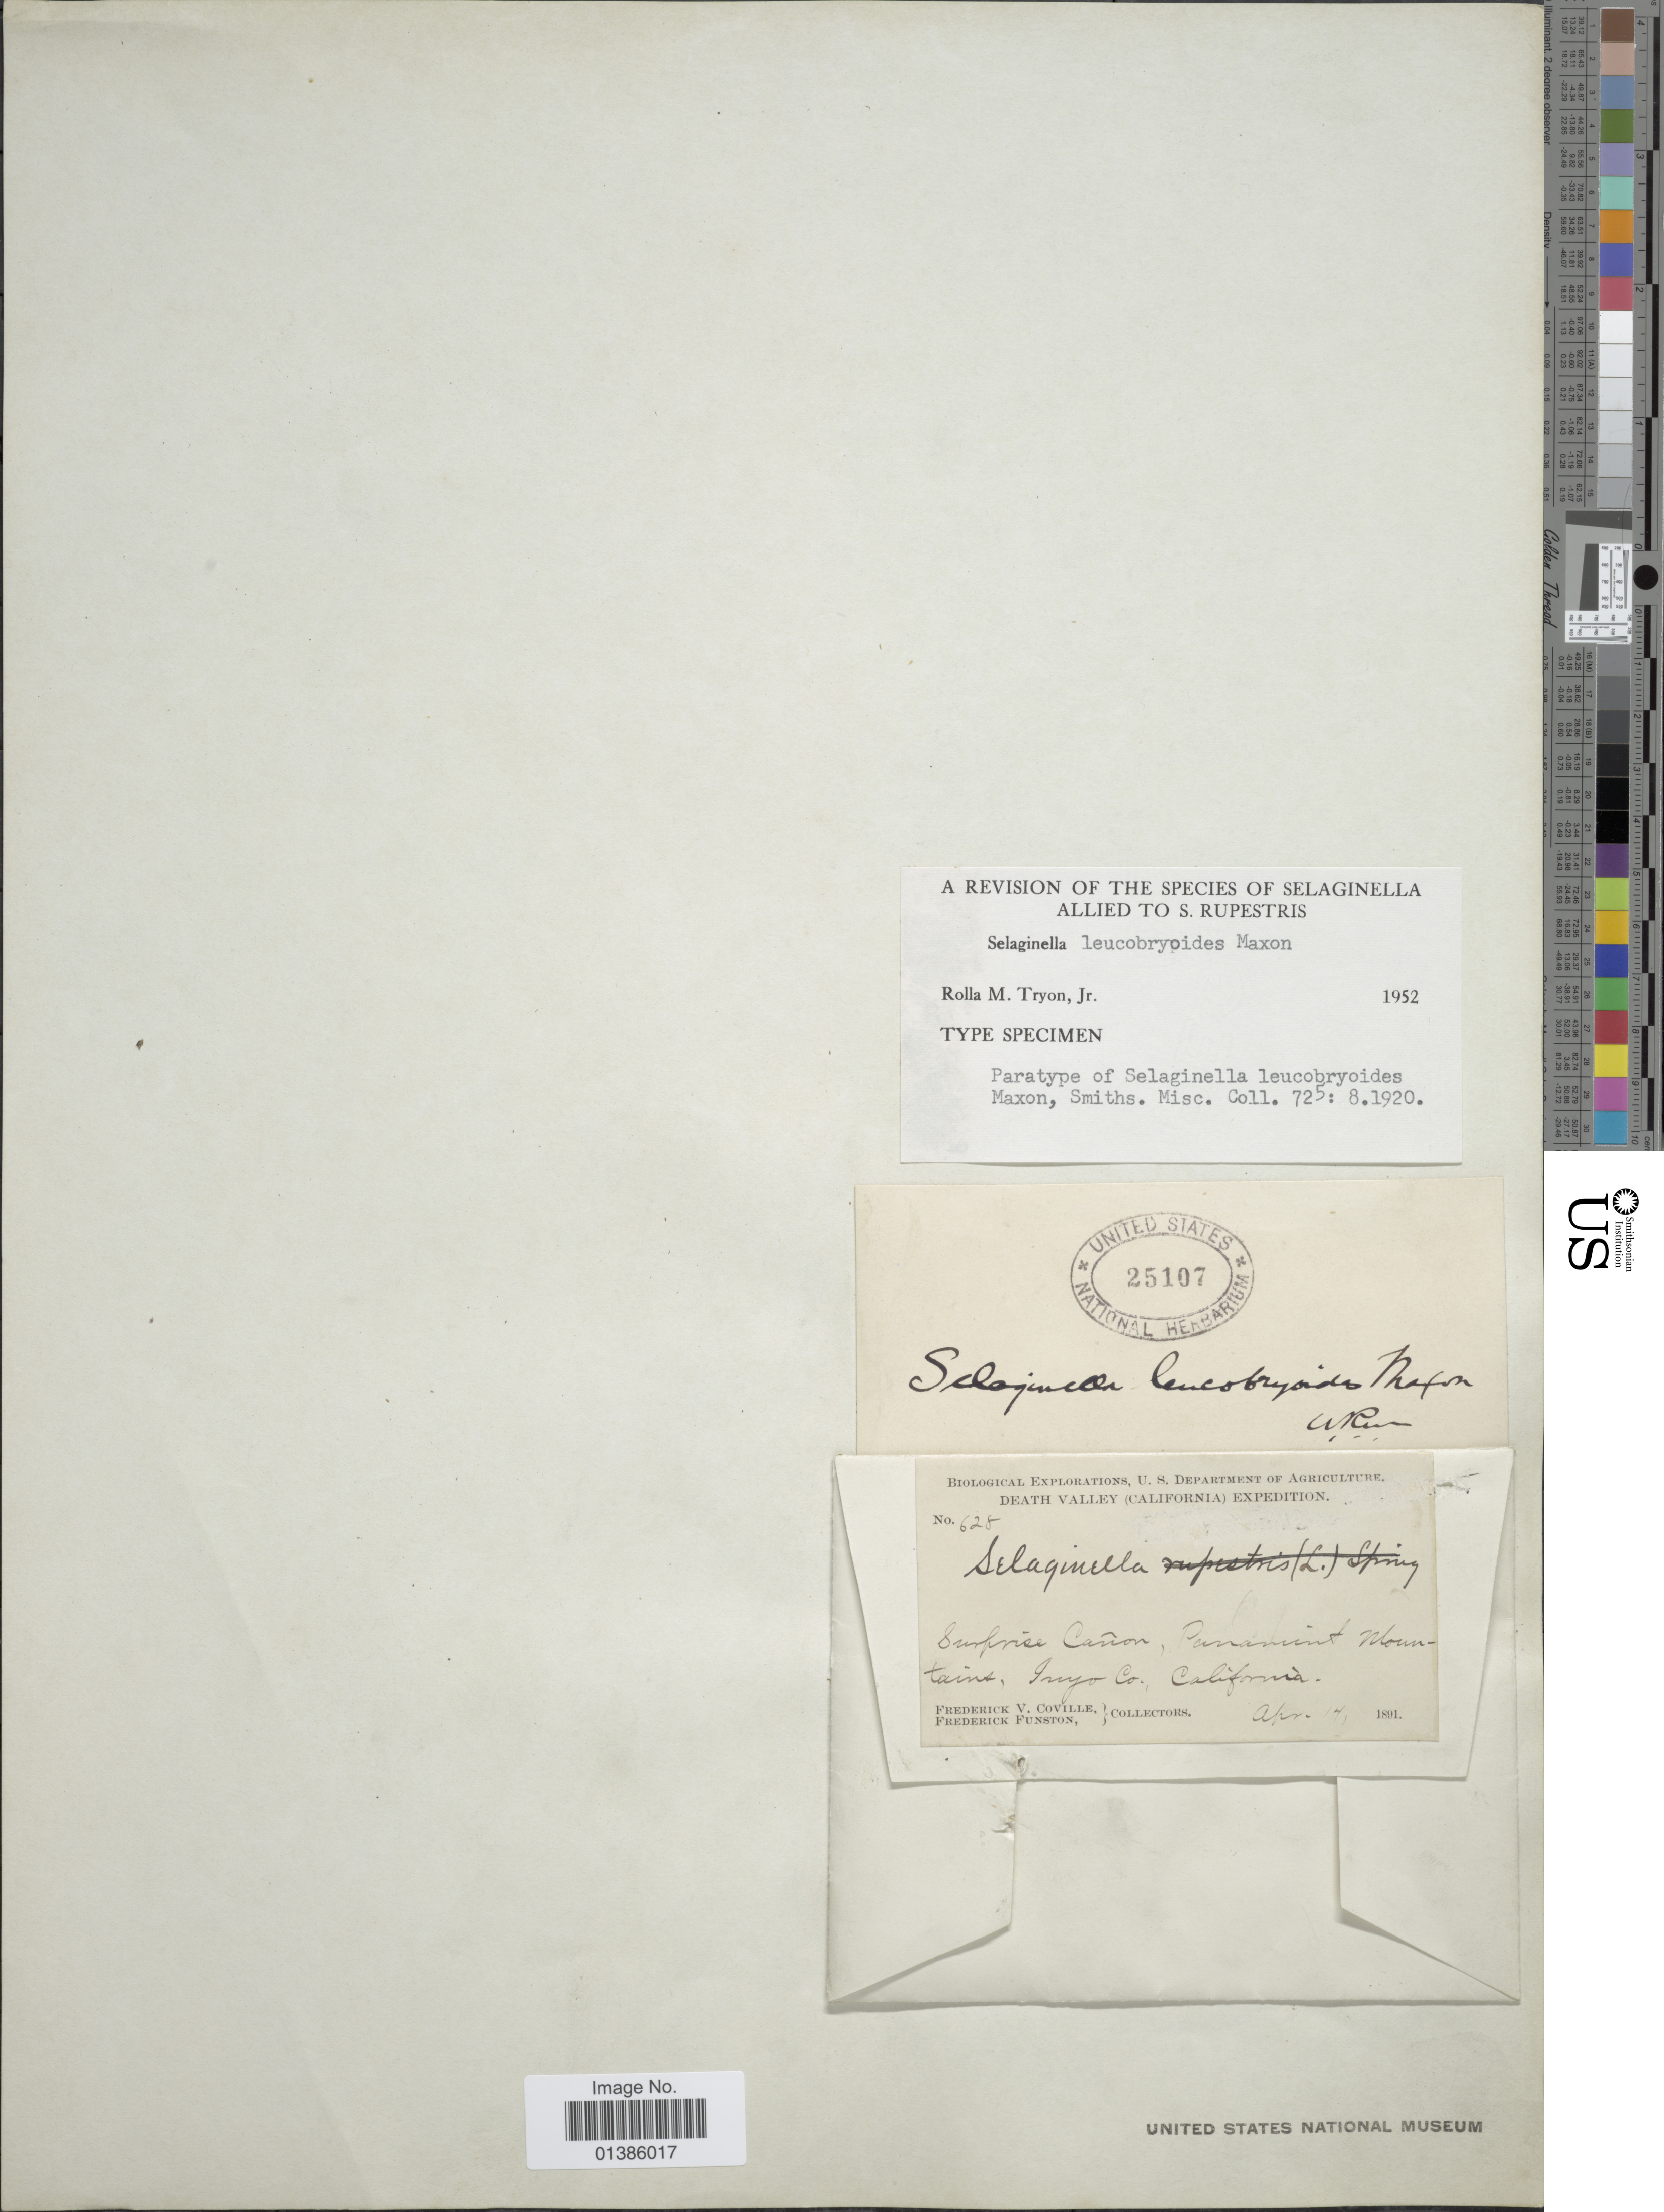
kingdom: Plantae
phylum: Tracheophyta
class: Lycopodiopsida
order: Selaginellales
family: Selaginellaceae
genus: Selaginella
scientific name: Selaginella leucobryoides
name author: Maxon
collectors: F. V. Coville & F. Funston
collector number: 625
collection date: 1891-04-14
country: United States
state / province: California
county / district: Inyo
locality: Surprise Cañon, Panamint Mountains, Inyo Co. Death Valley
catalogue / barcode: US 25107